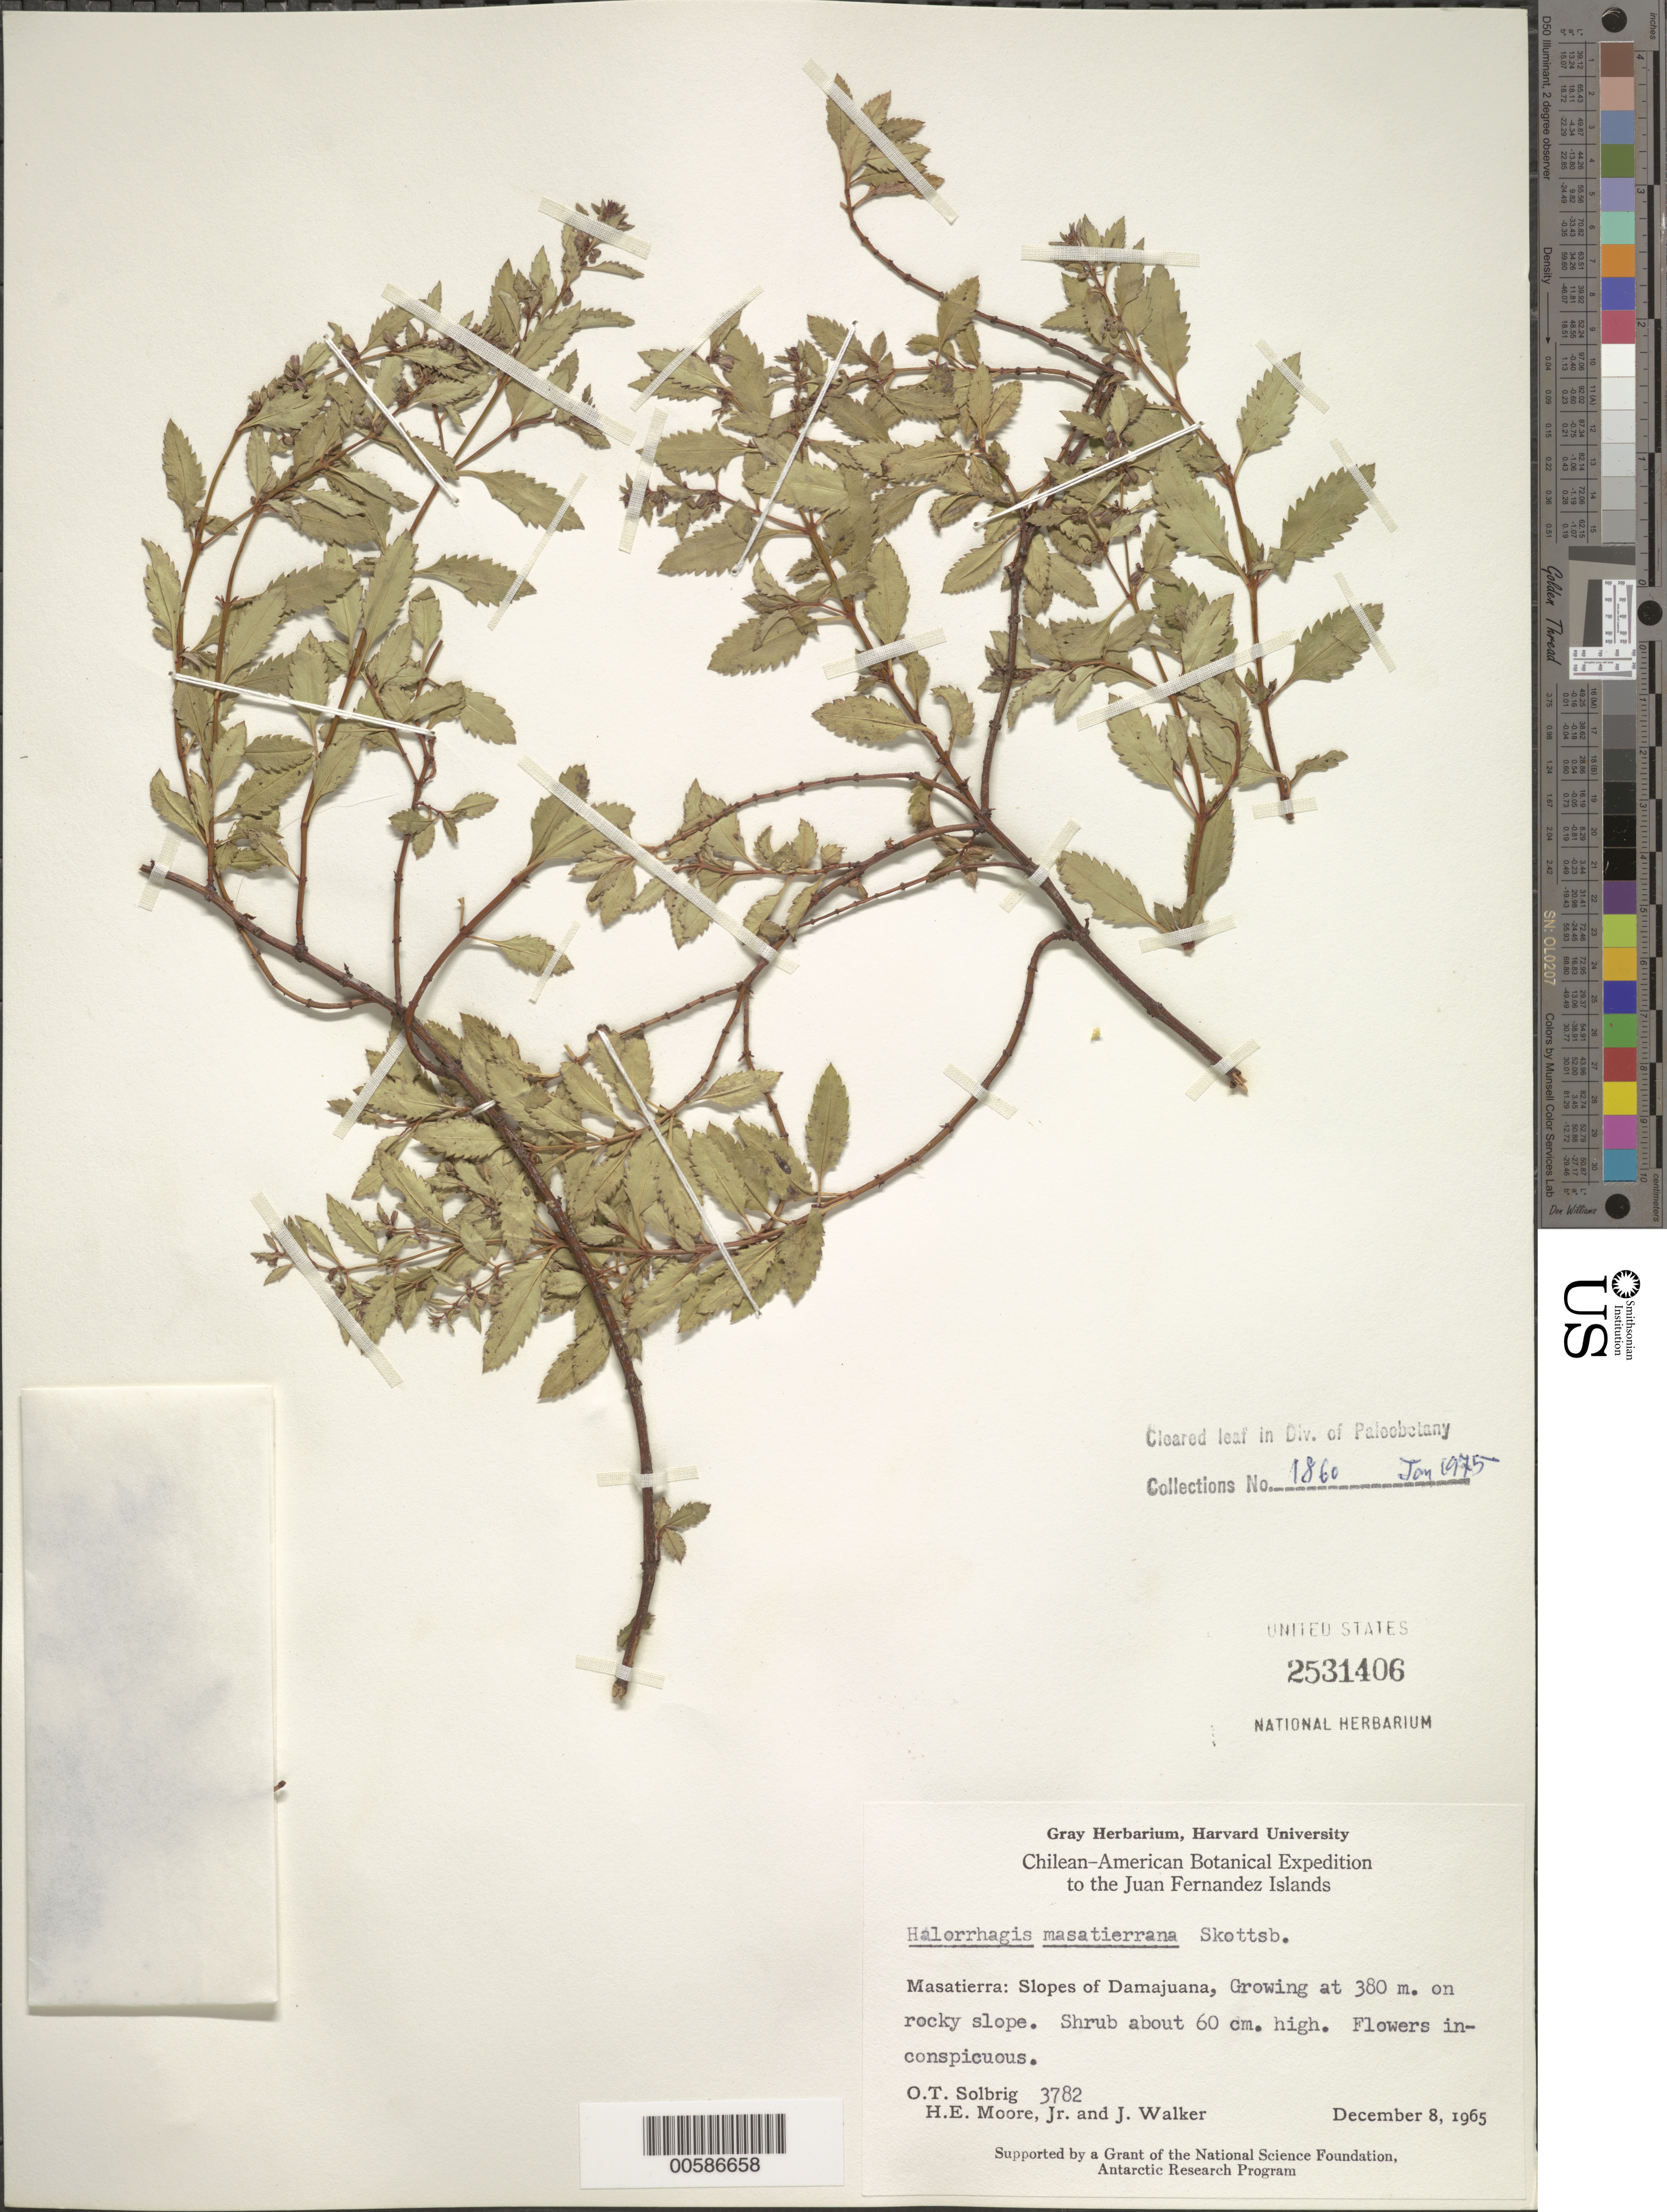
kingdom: Plantae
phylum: Tracheophyta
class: Magnoliopsida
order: Saxifragales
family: Haloragaceae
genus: Haloragis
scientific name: Haloragis masatierrana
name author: Skottsb.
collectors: O. T. Solbrig, H. E. Moore & J. Walker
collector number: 3782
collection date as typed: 08 Dec 1965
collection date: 1965-12-08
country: Chile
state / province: Valparaíso (V)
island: Isla Más a Tierra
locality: Damajuana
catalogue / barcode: US 2531406